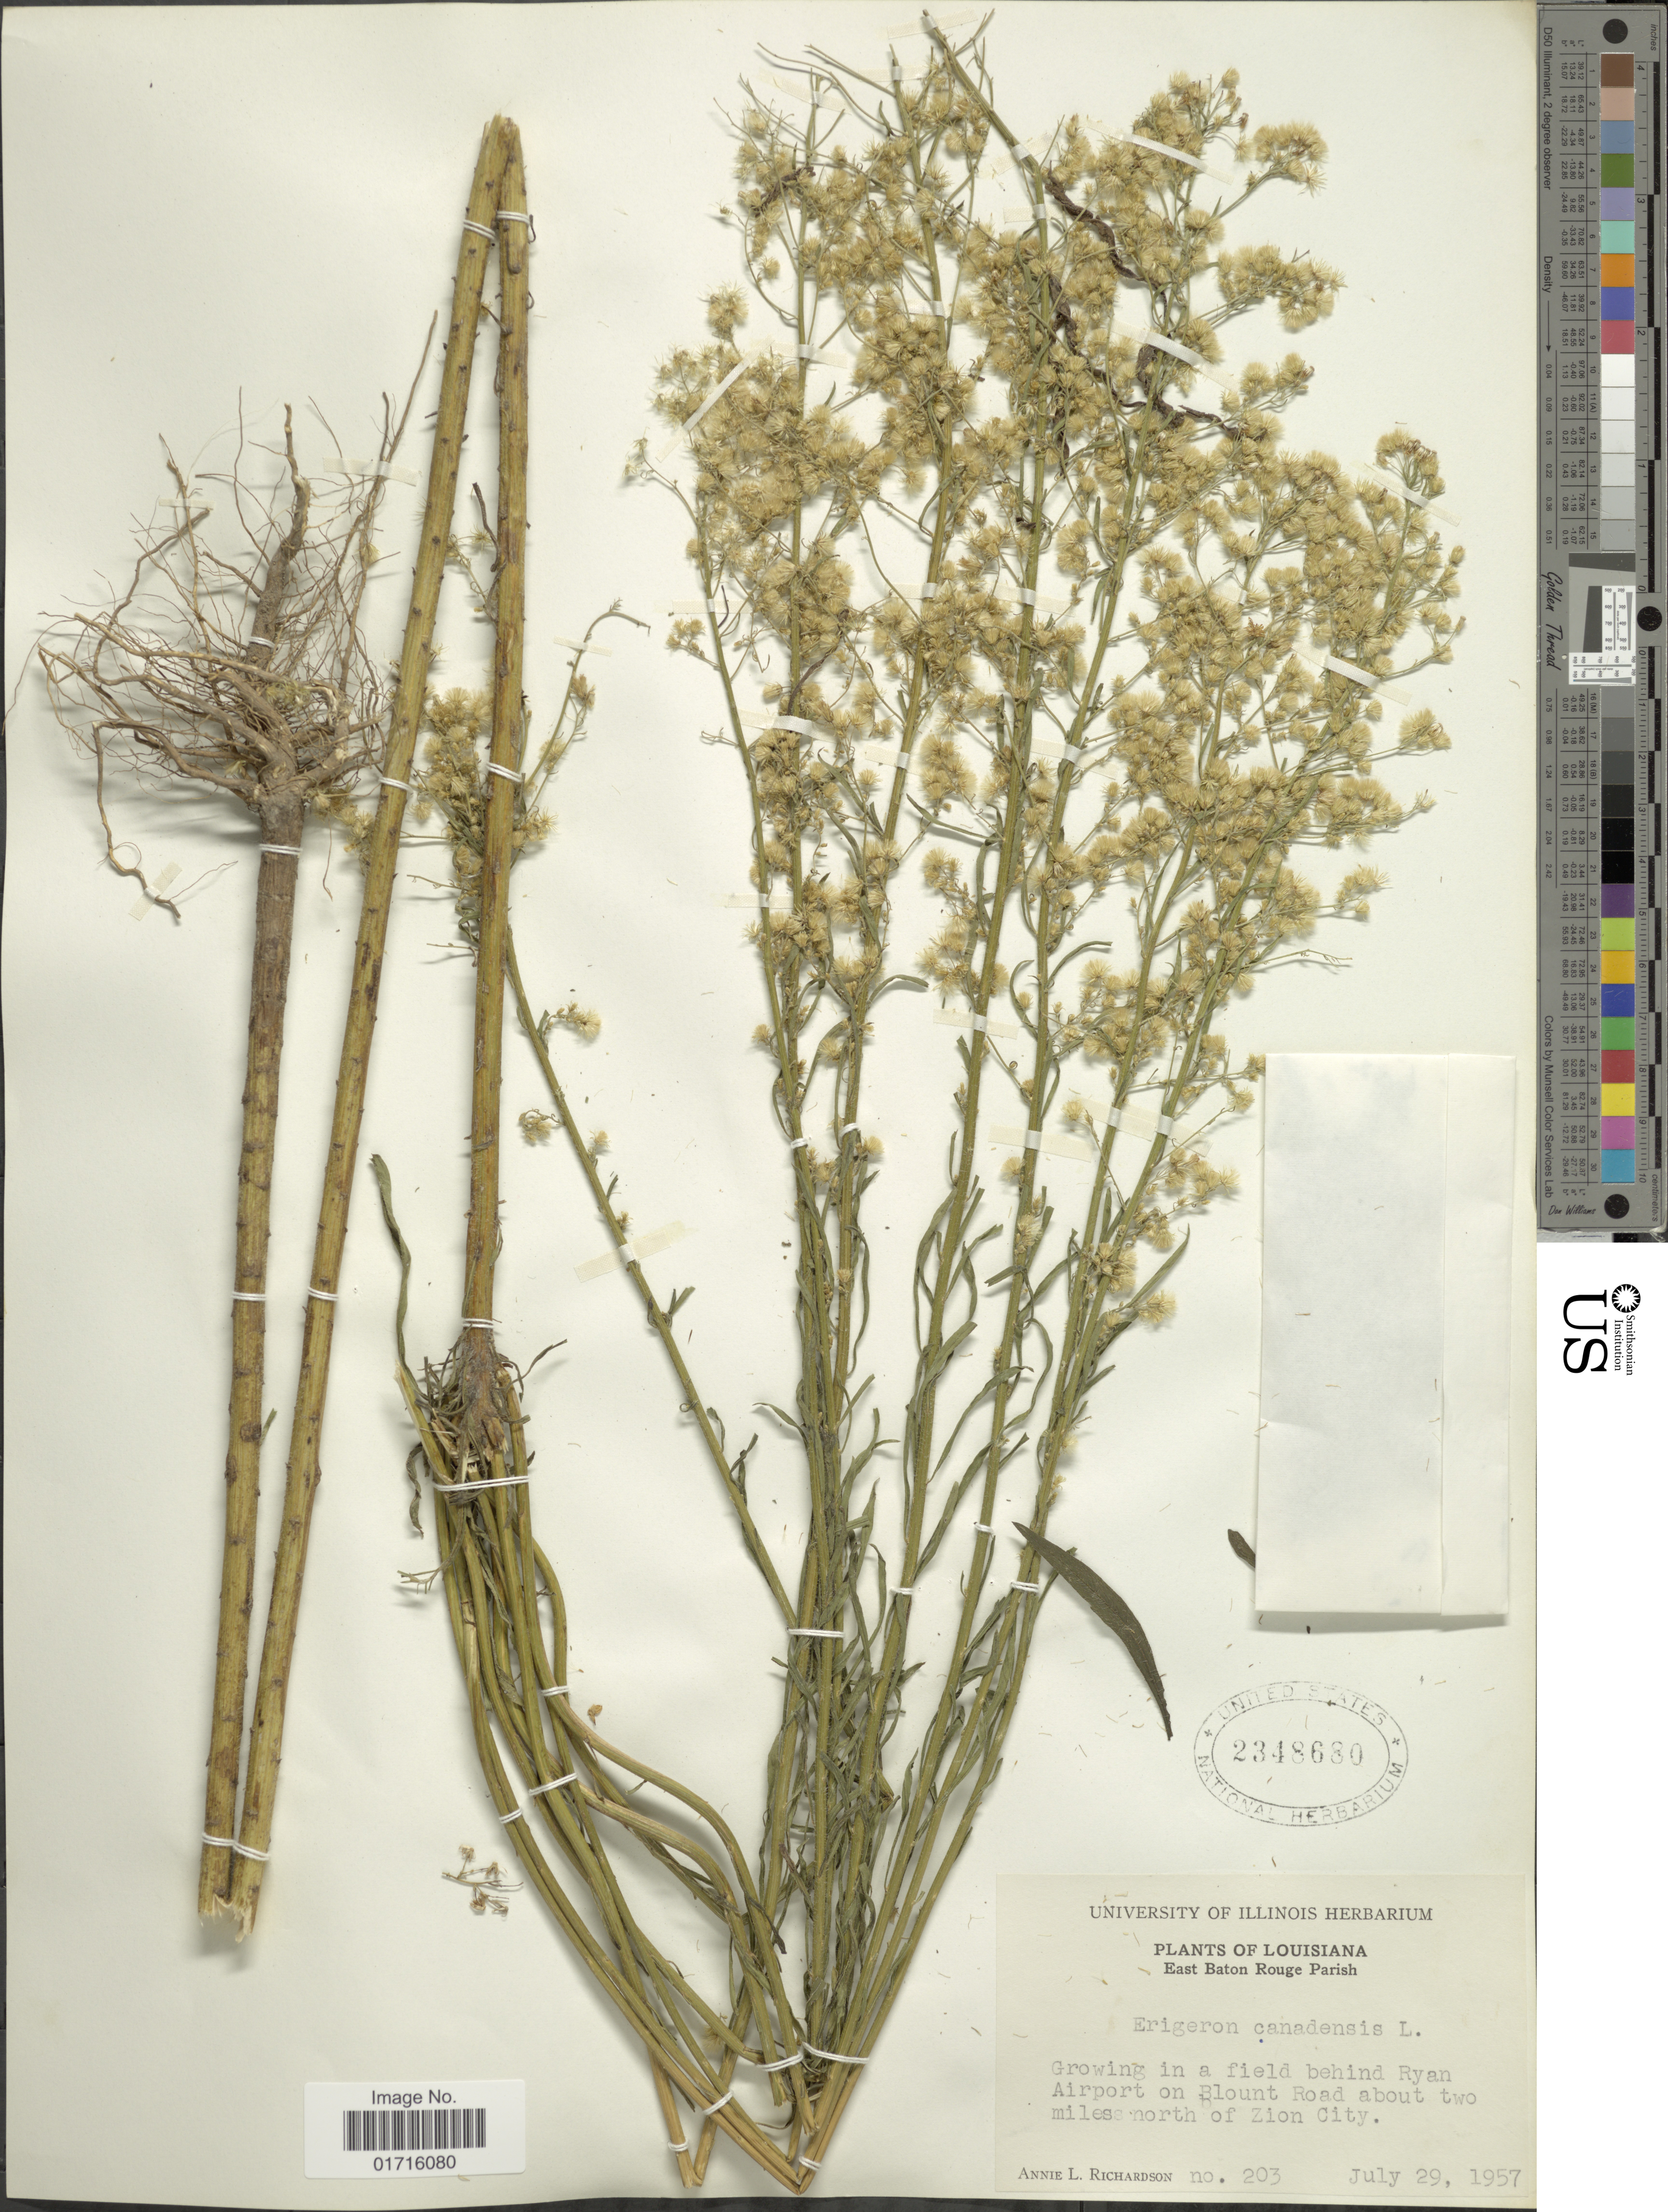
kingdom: Plantae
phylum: Tracheophyta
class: Magnoliopsida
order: Asterales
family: Asteraceae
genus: Conyza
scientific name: Conyza canadensis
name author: (L.) Cronq.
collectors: A. L. Richardson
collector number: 203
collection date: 1957-07-29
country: United States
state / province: Louisiana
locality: East Baton Rouge Parish, Growing in a field behind Ryan Airport on Blount Road about tow miles north of Zion City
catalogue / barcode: US 2348680